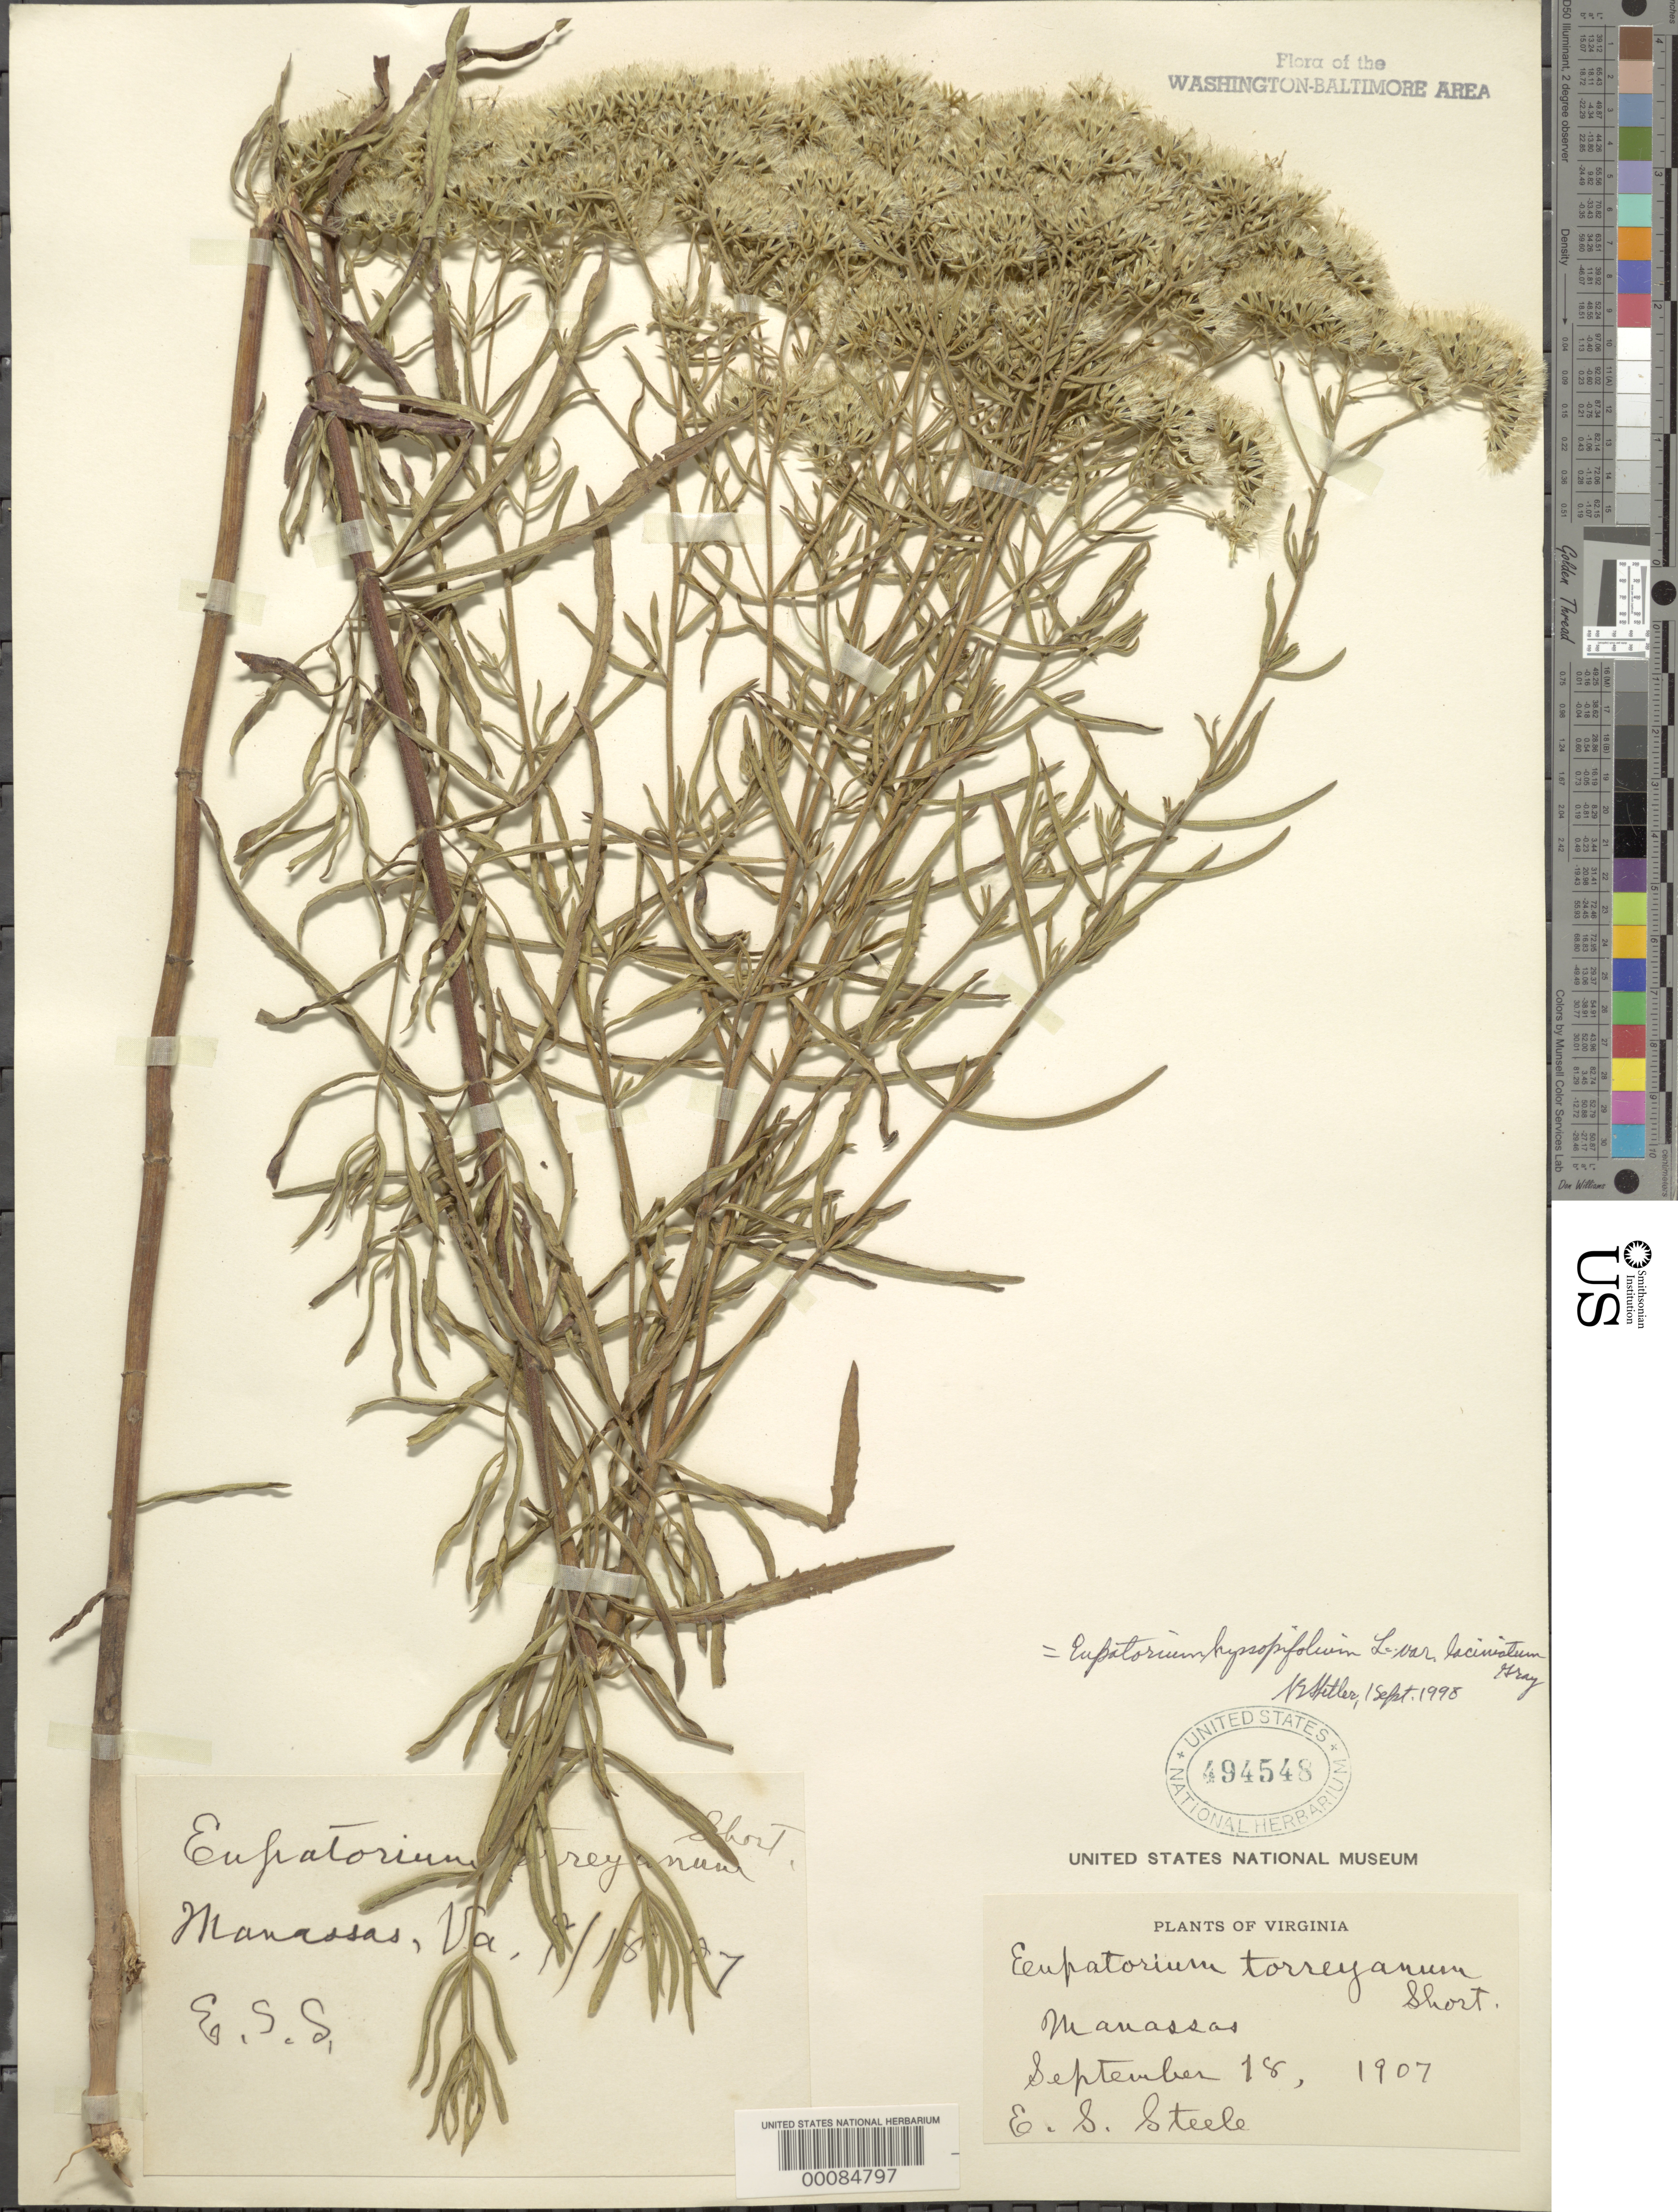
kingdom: Plantae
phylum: Tracheophyta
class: Magnoliopsida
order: Asterales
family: Asteraceae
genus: Eupatorium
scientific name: Eupatorium hyssopifolium var. laciniatum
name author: A. Gray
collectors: E. Steele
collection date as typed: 18 Sep 1907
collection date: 1907-09-18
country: United States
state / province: Virginia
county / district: Prince William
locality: Manassas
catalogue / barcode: US 494548